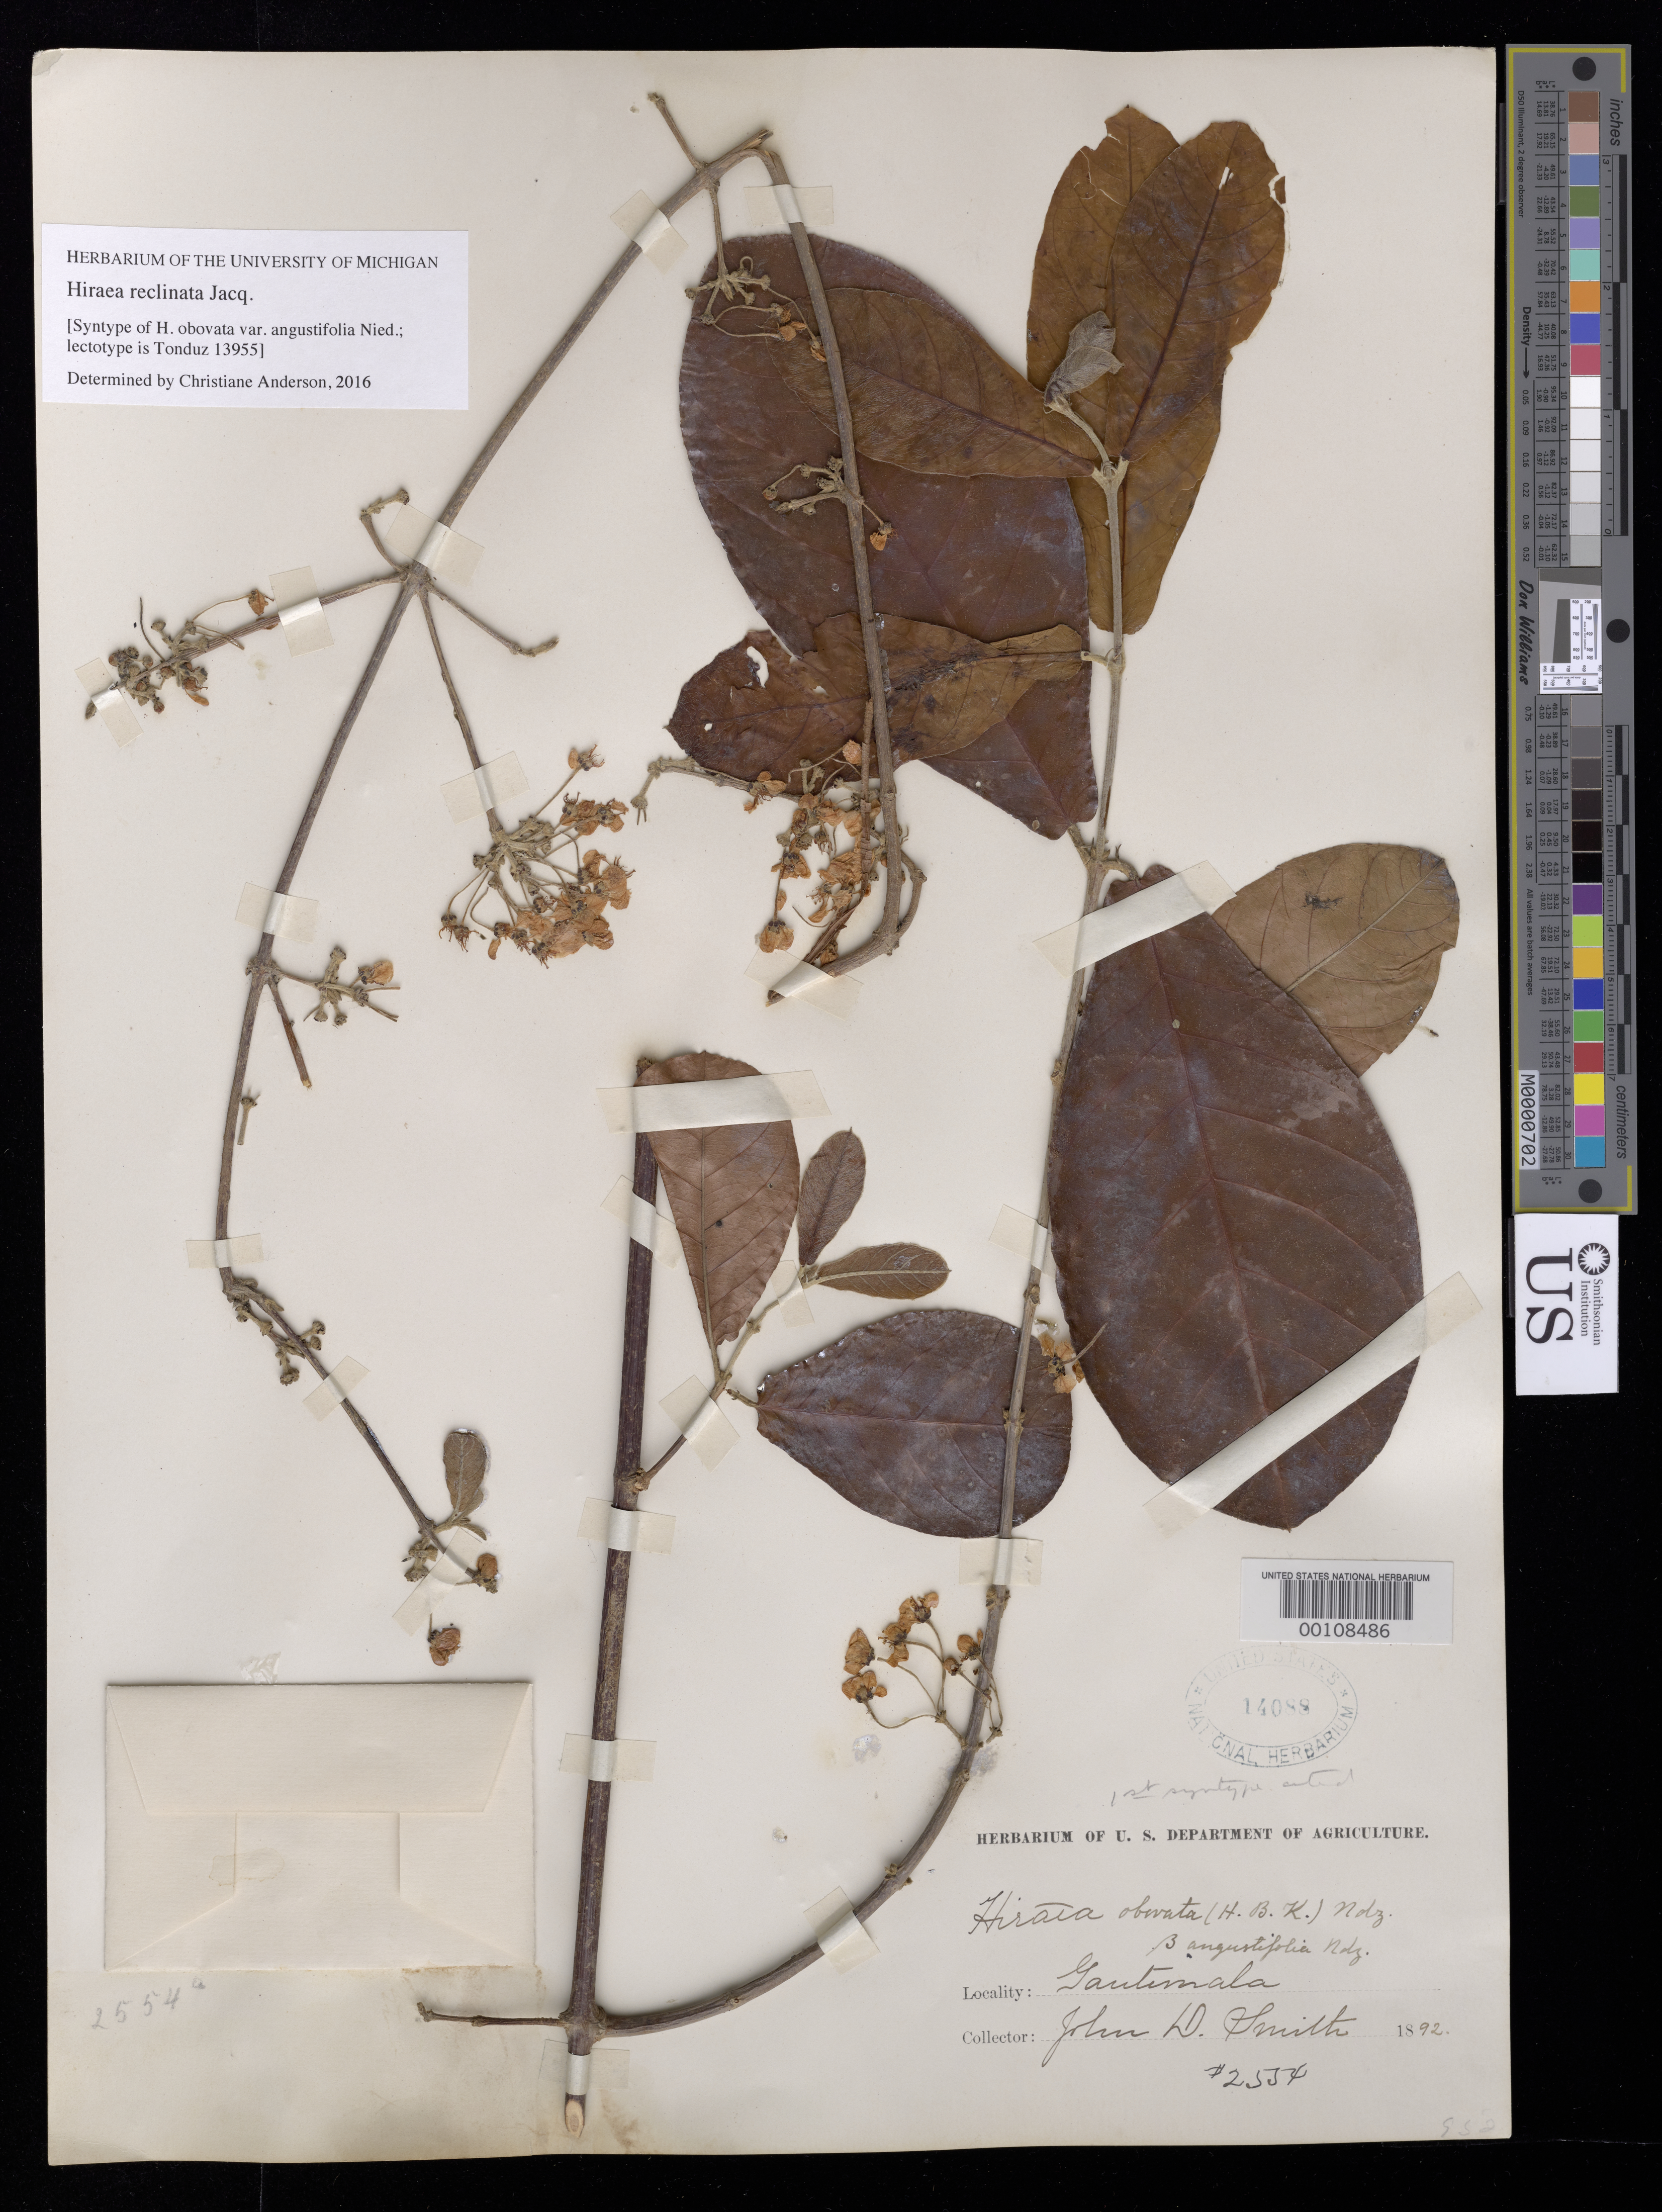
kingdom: Plantae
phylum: Tracheophyta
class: Magnoliopsida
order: Malpighiales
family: Malpighiaceae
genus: Hiraea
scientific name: Hiraea obovata var. angustifolia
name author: Nied.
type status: Isosyntype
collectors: J. Donnell Smith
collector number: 2554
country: Guatemala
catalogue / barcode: US 14088